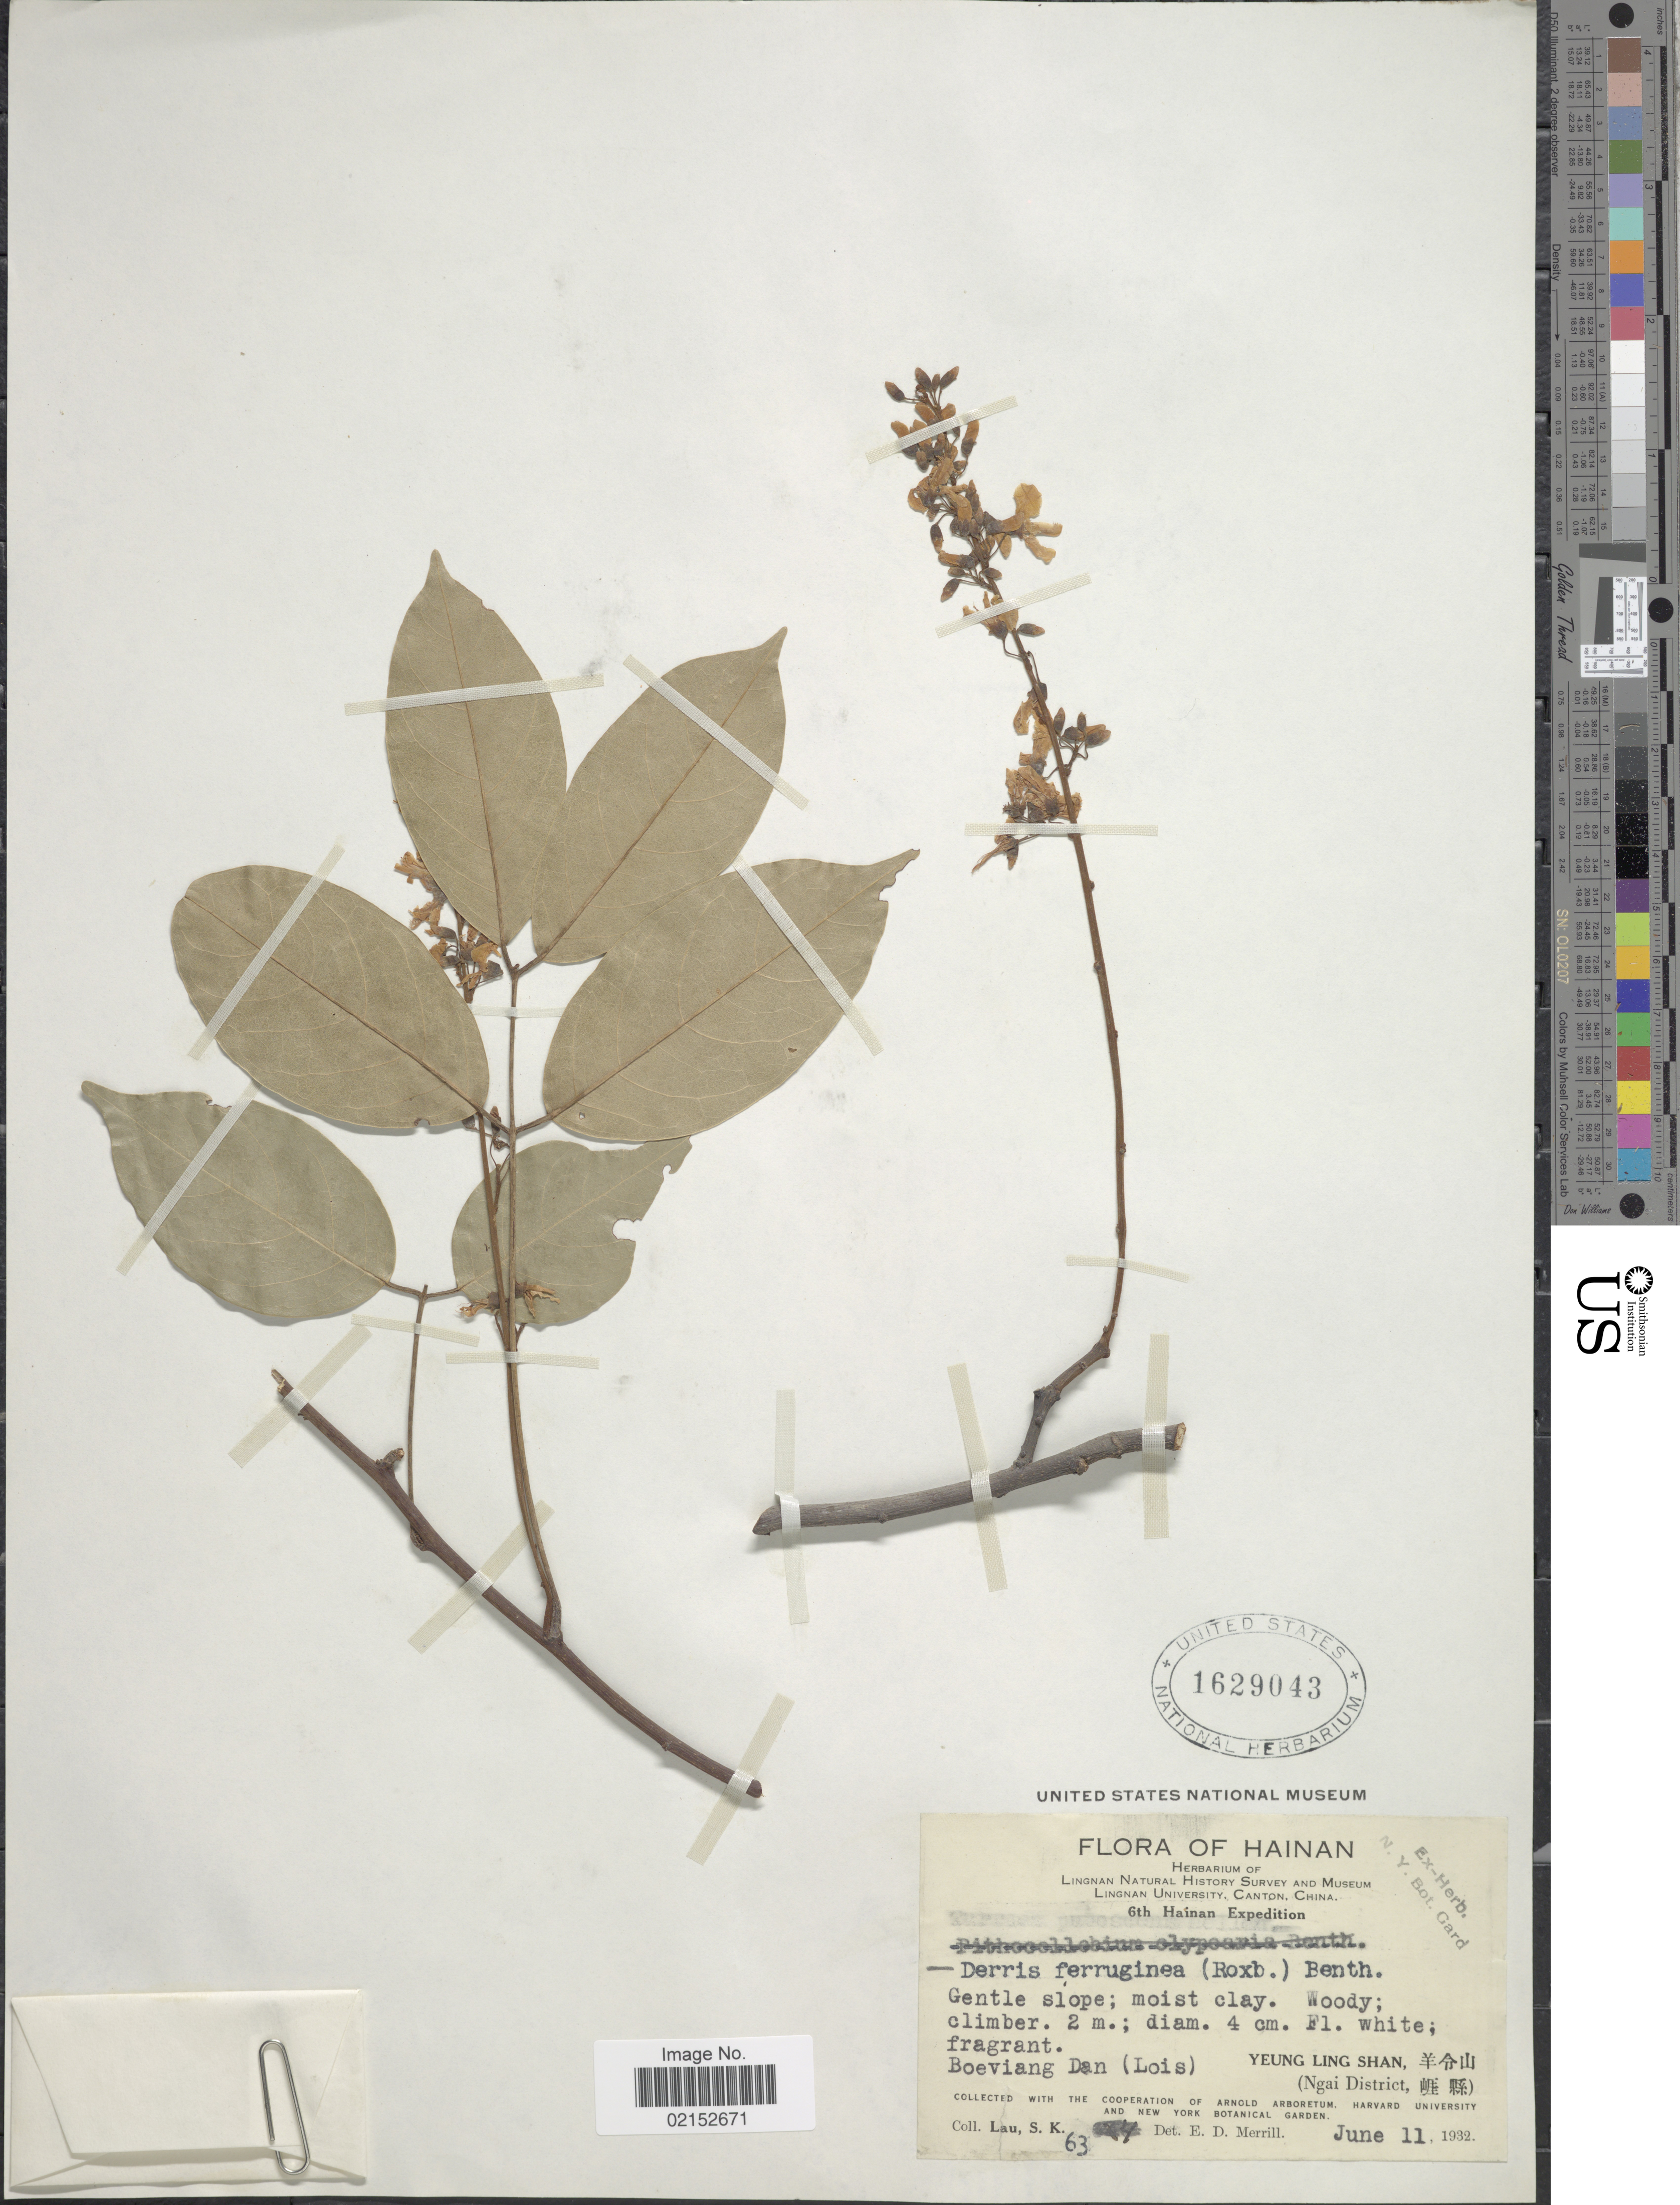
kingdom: Plantae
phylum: Tracheophyta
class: Magnoliopsida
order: Fabales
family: Fabaceae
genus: Derris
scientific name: Derris ferruginea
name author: (Roxb.) Benth.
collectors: S. K. Lau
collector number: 63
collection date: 1932-06-11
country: China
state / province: Hainan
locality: Boeviang Dan (Lois) Yeung Ling Shan (Nga Distyrict). Hainan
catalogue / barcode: US 1629043